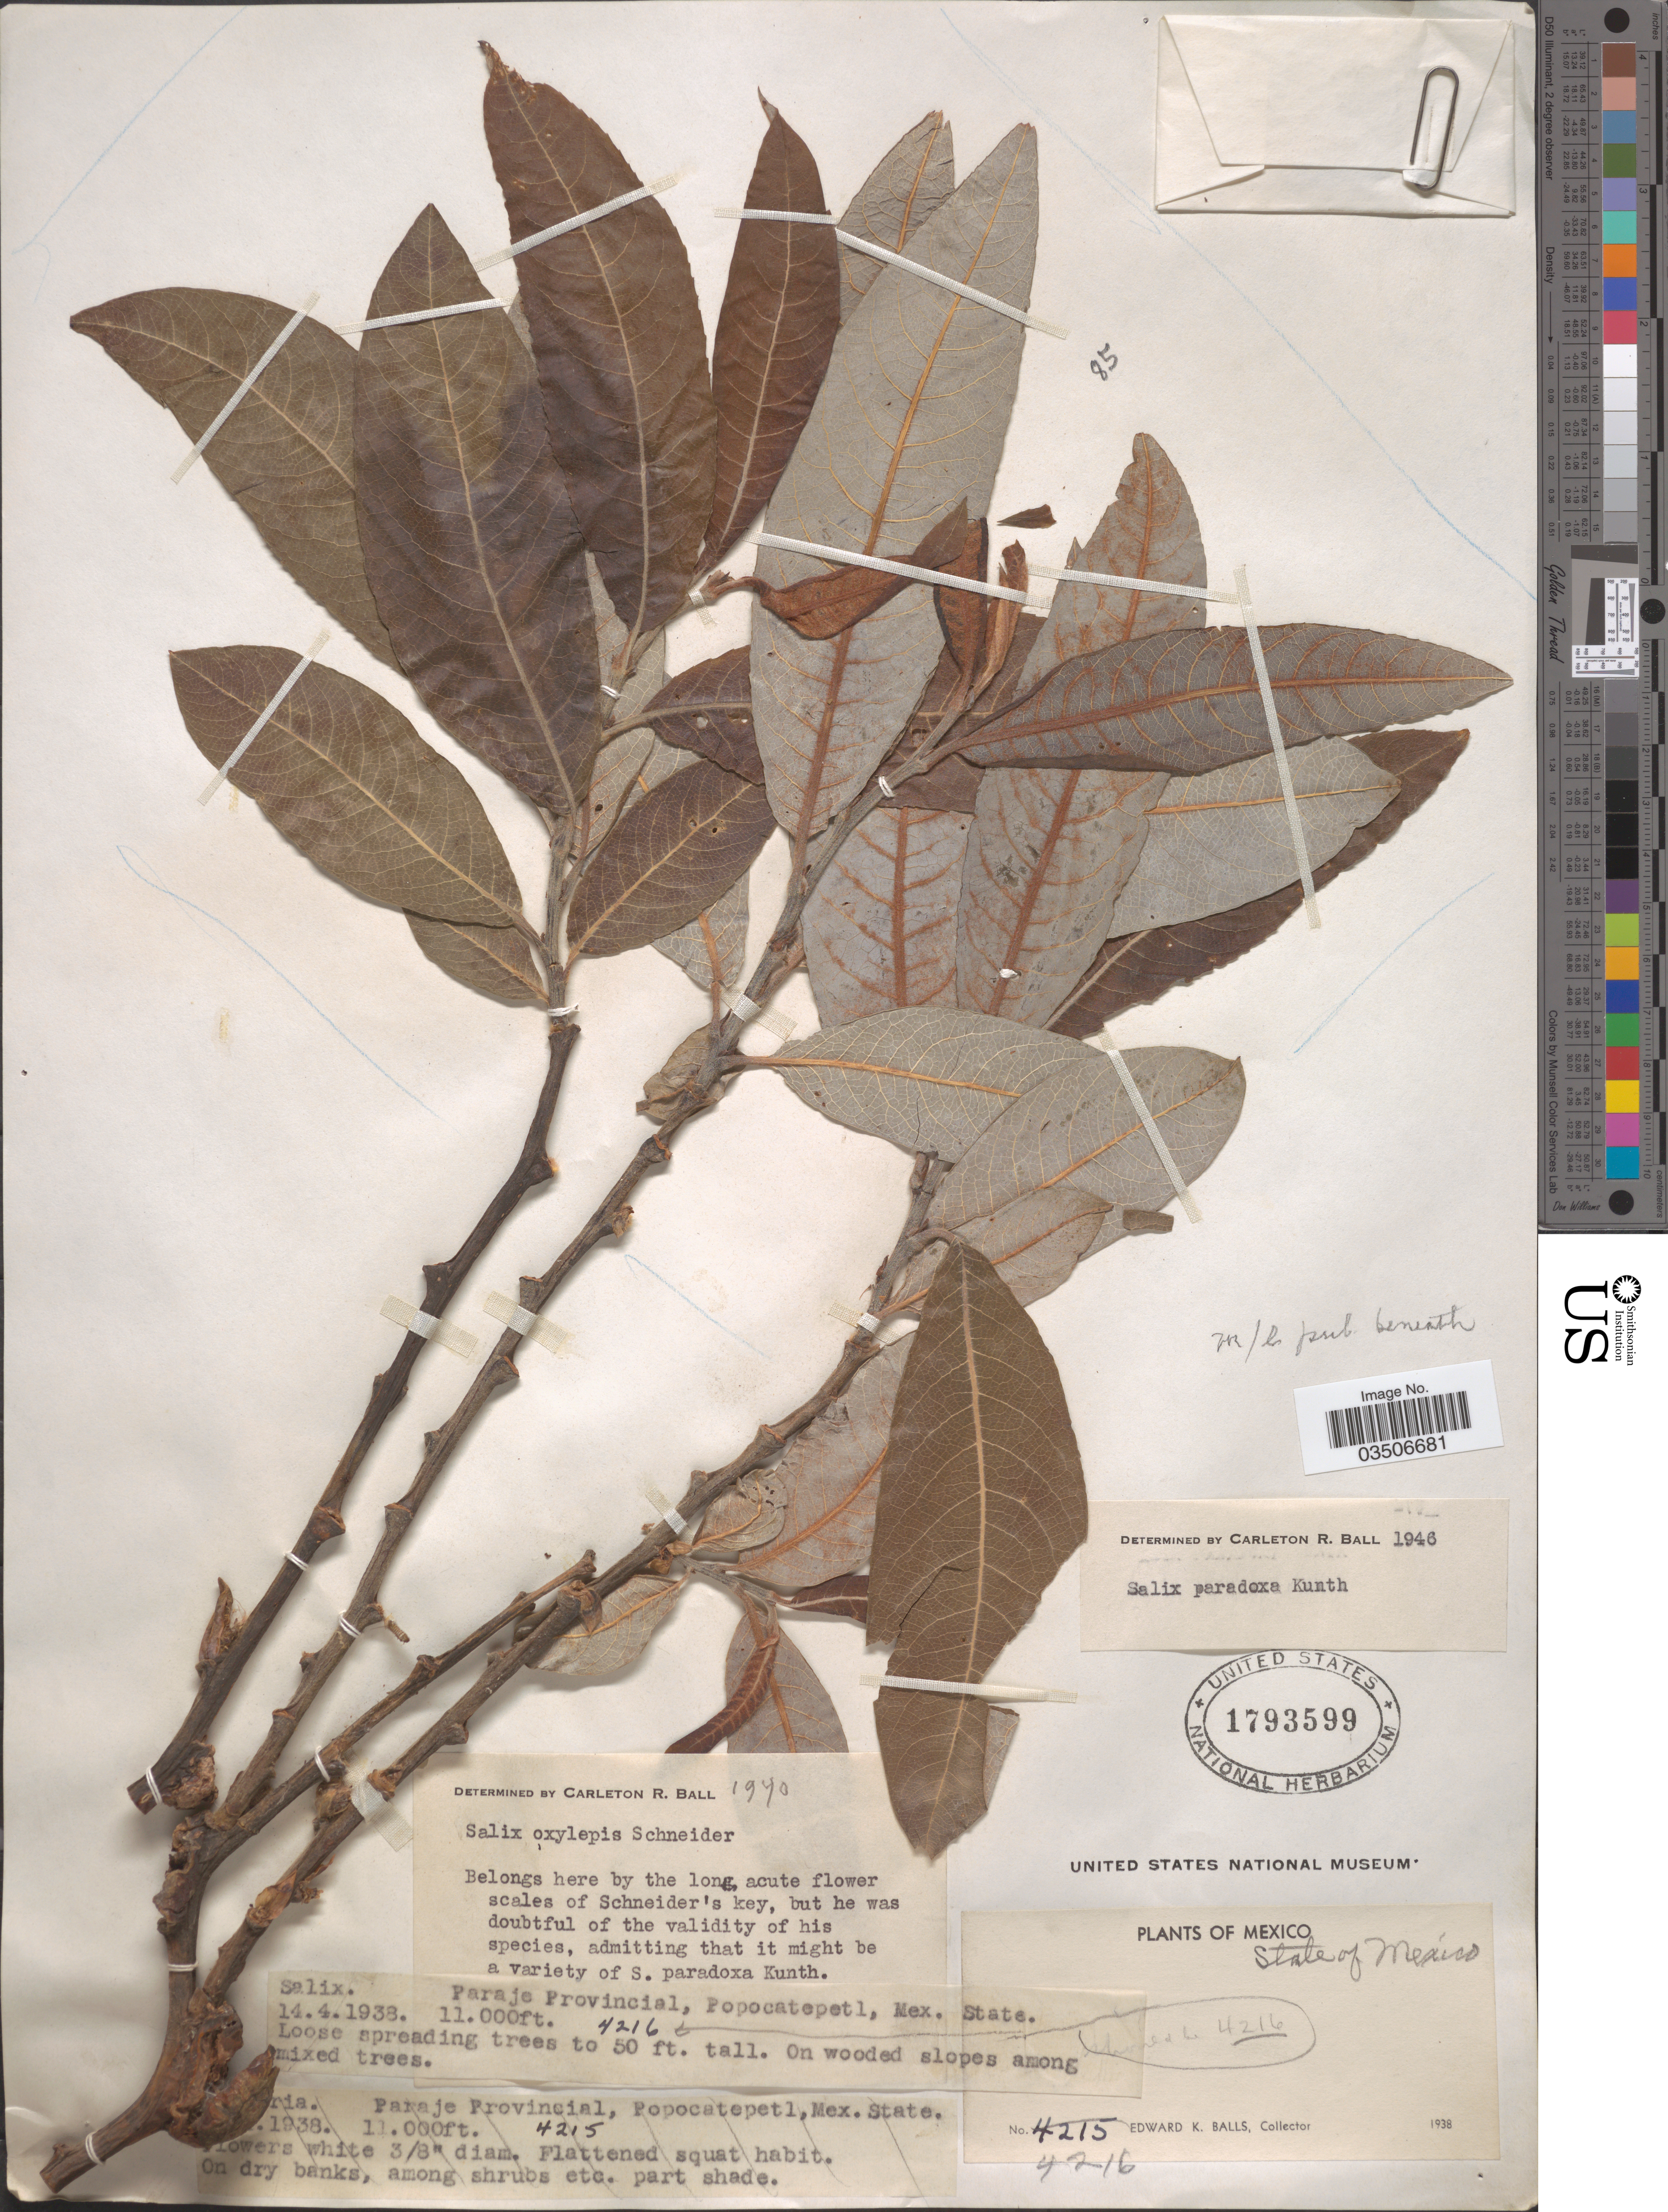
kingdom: Plantae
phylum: Tracheophyta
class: Magnoliopsida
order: Malpighiales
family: Salicaceae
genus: Salix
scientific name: Salix paradoxa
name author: Kunth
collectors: E. K. Balls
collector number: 4216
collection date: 1938-04-14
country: Mexico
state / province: México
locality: Paraje Provincial, Popocatepetl.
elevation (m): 3353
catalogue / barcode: US 1793599